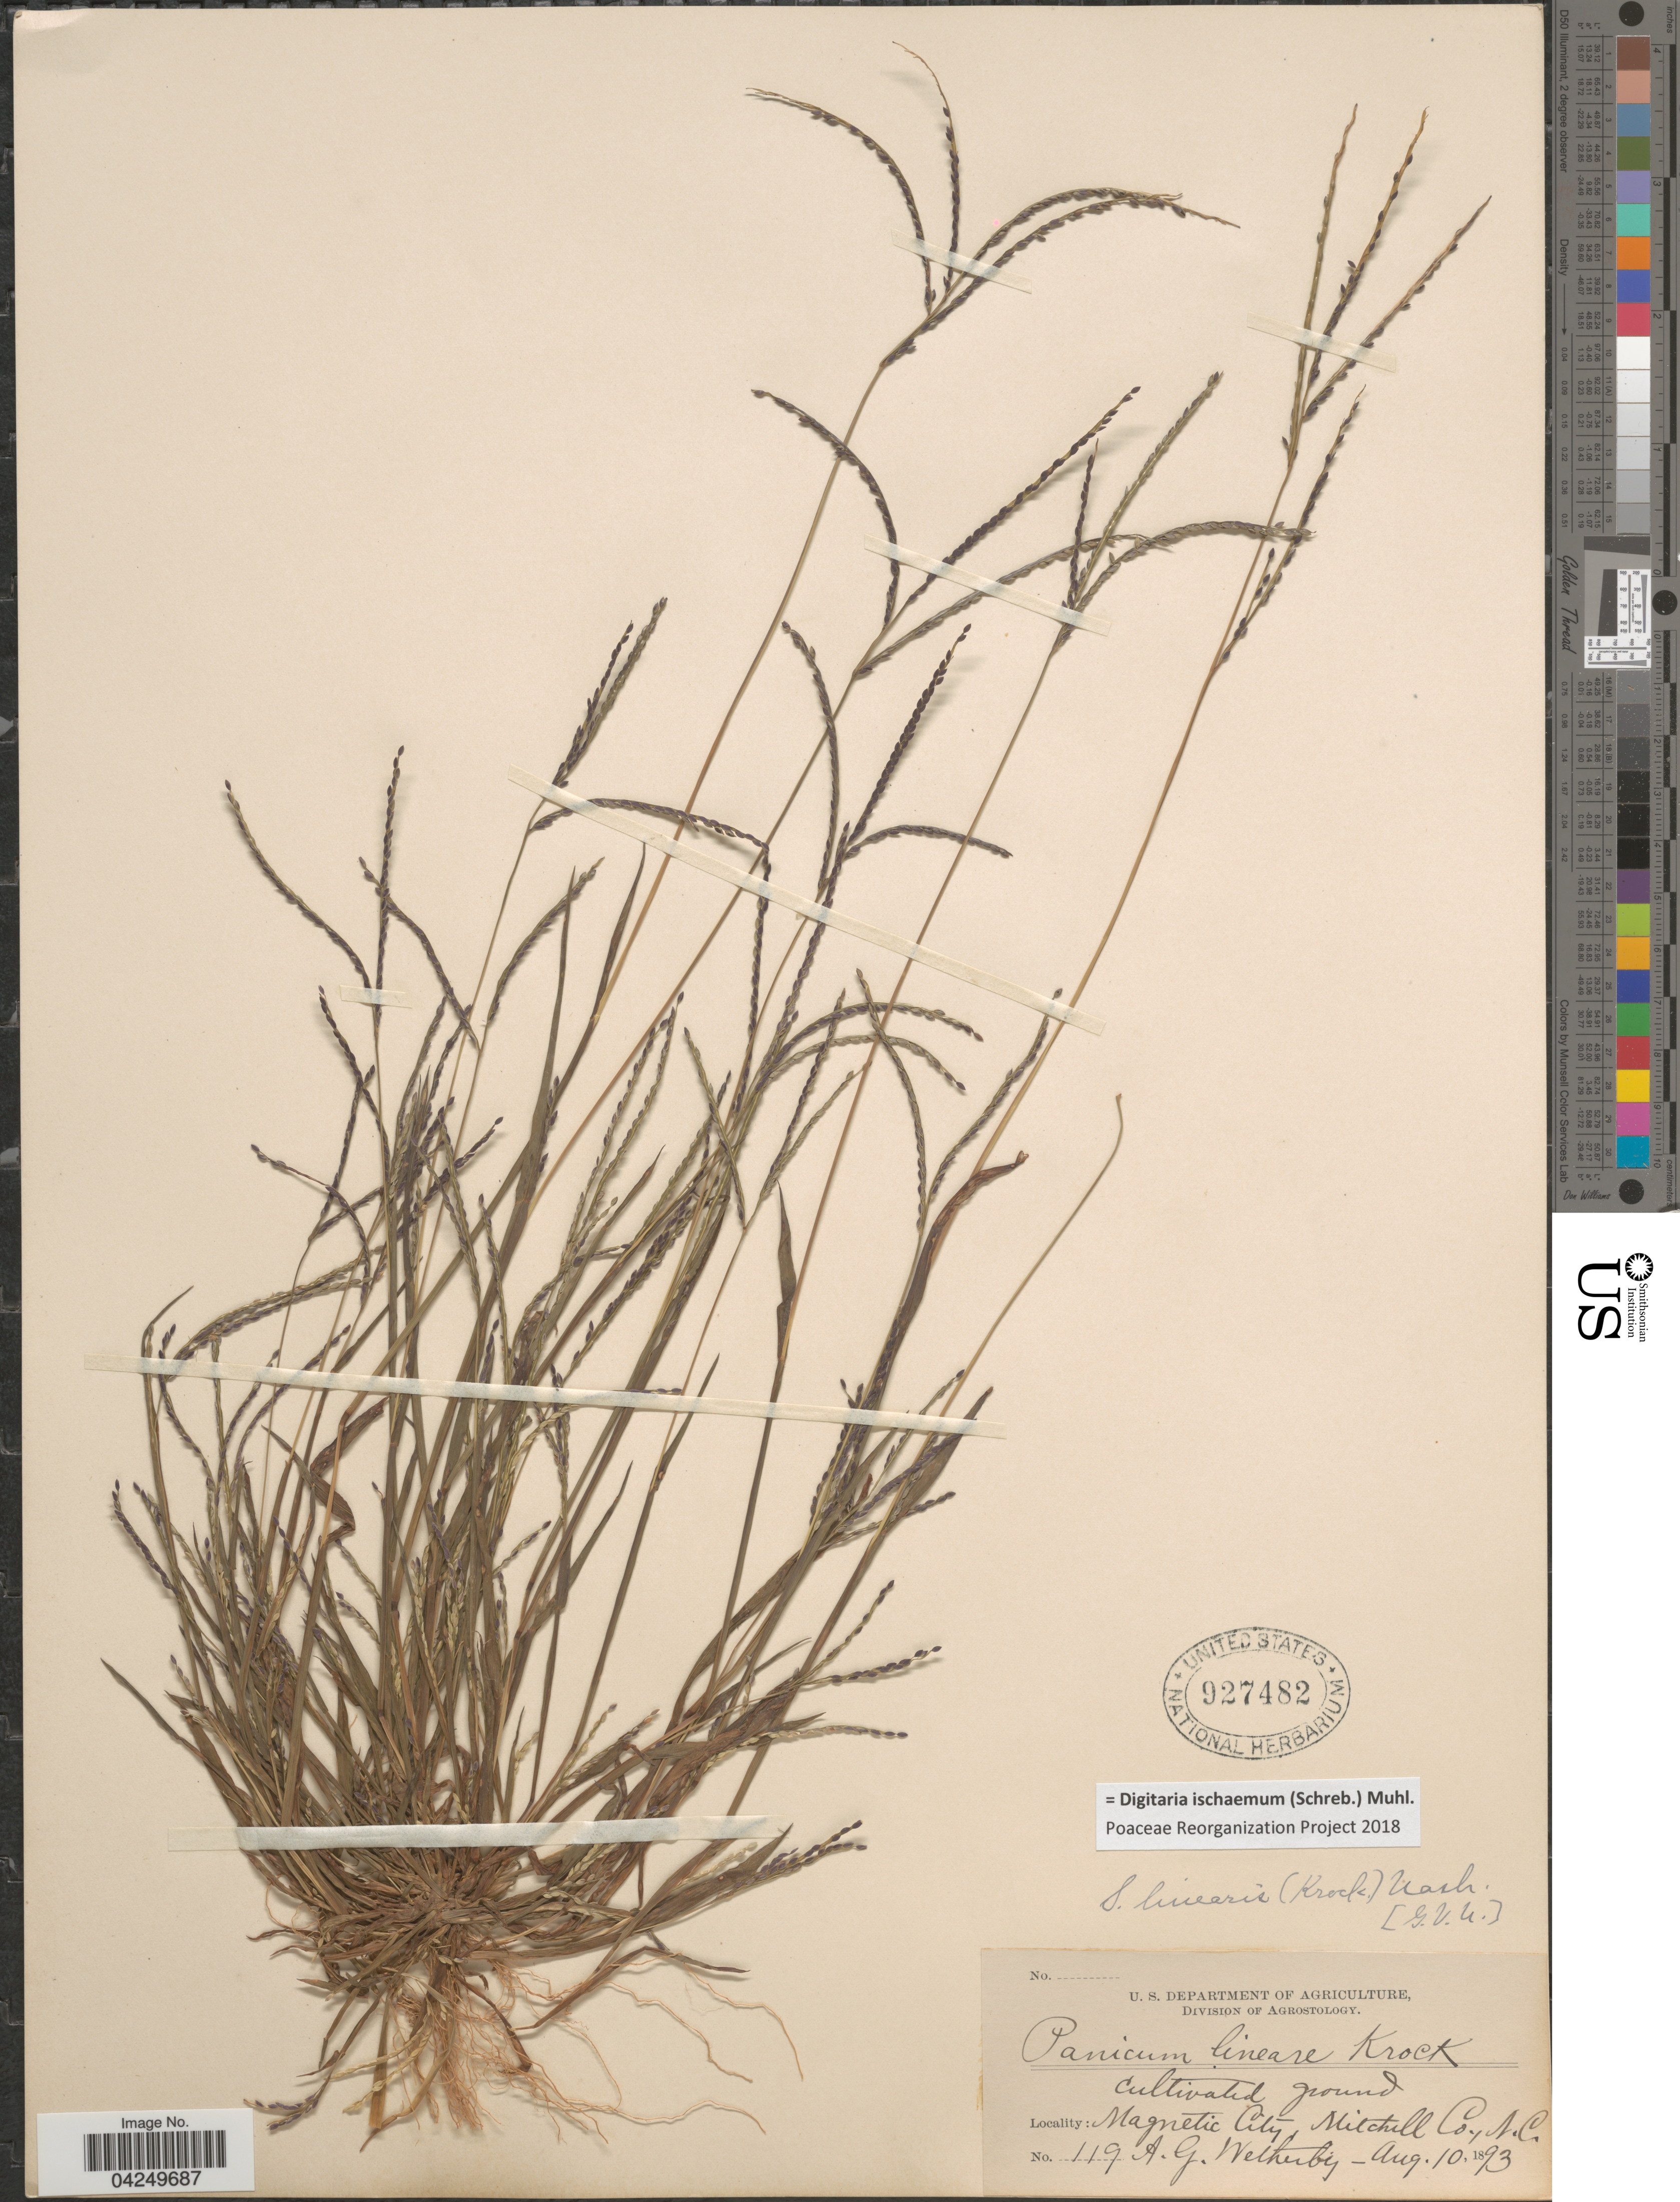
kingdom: Plantae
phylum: Tracheophyta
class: Liliopsida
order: Poales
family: Poaceae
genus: Digitaria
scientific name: Digitaria ischaemum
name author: (Schreber) Schreber ex Muhl.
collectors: A. Wetherby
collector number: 119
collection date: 1893-08-10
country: United States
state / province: North Carolina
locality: Magnetic City, Mitchell Co.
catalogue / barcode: US 927482